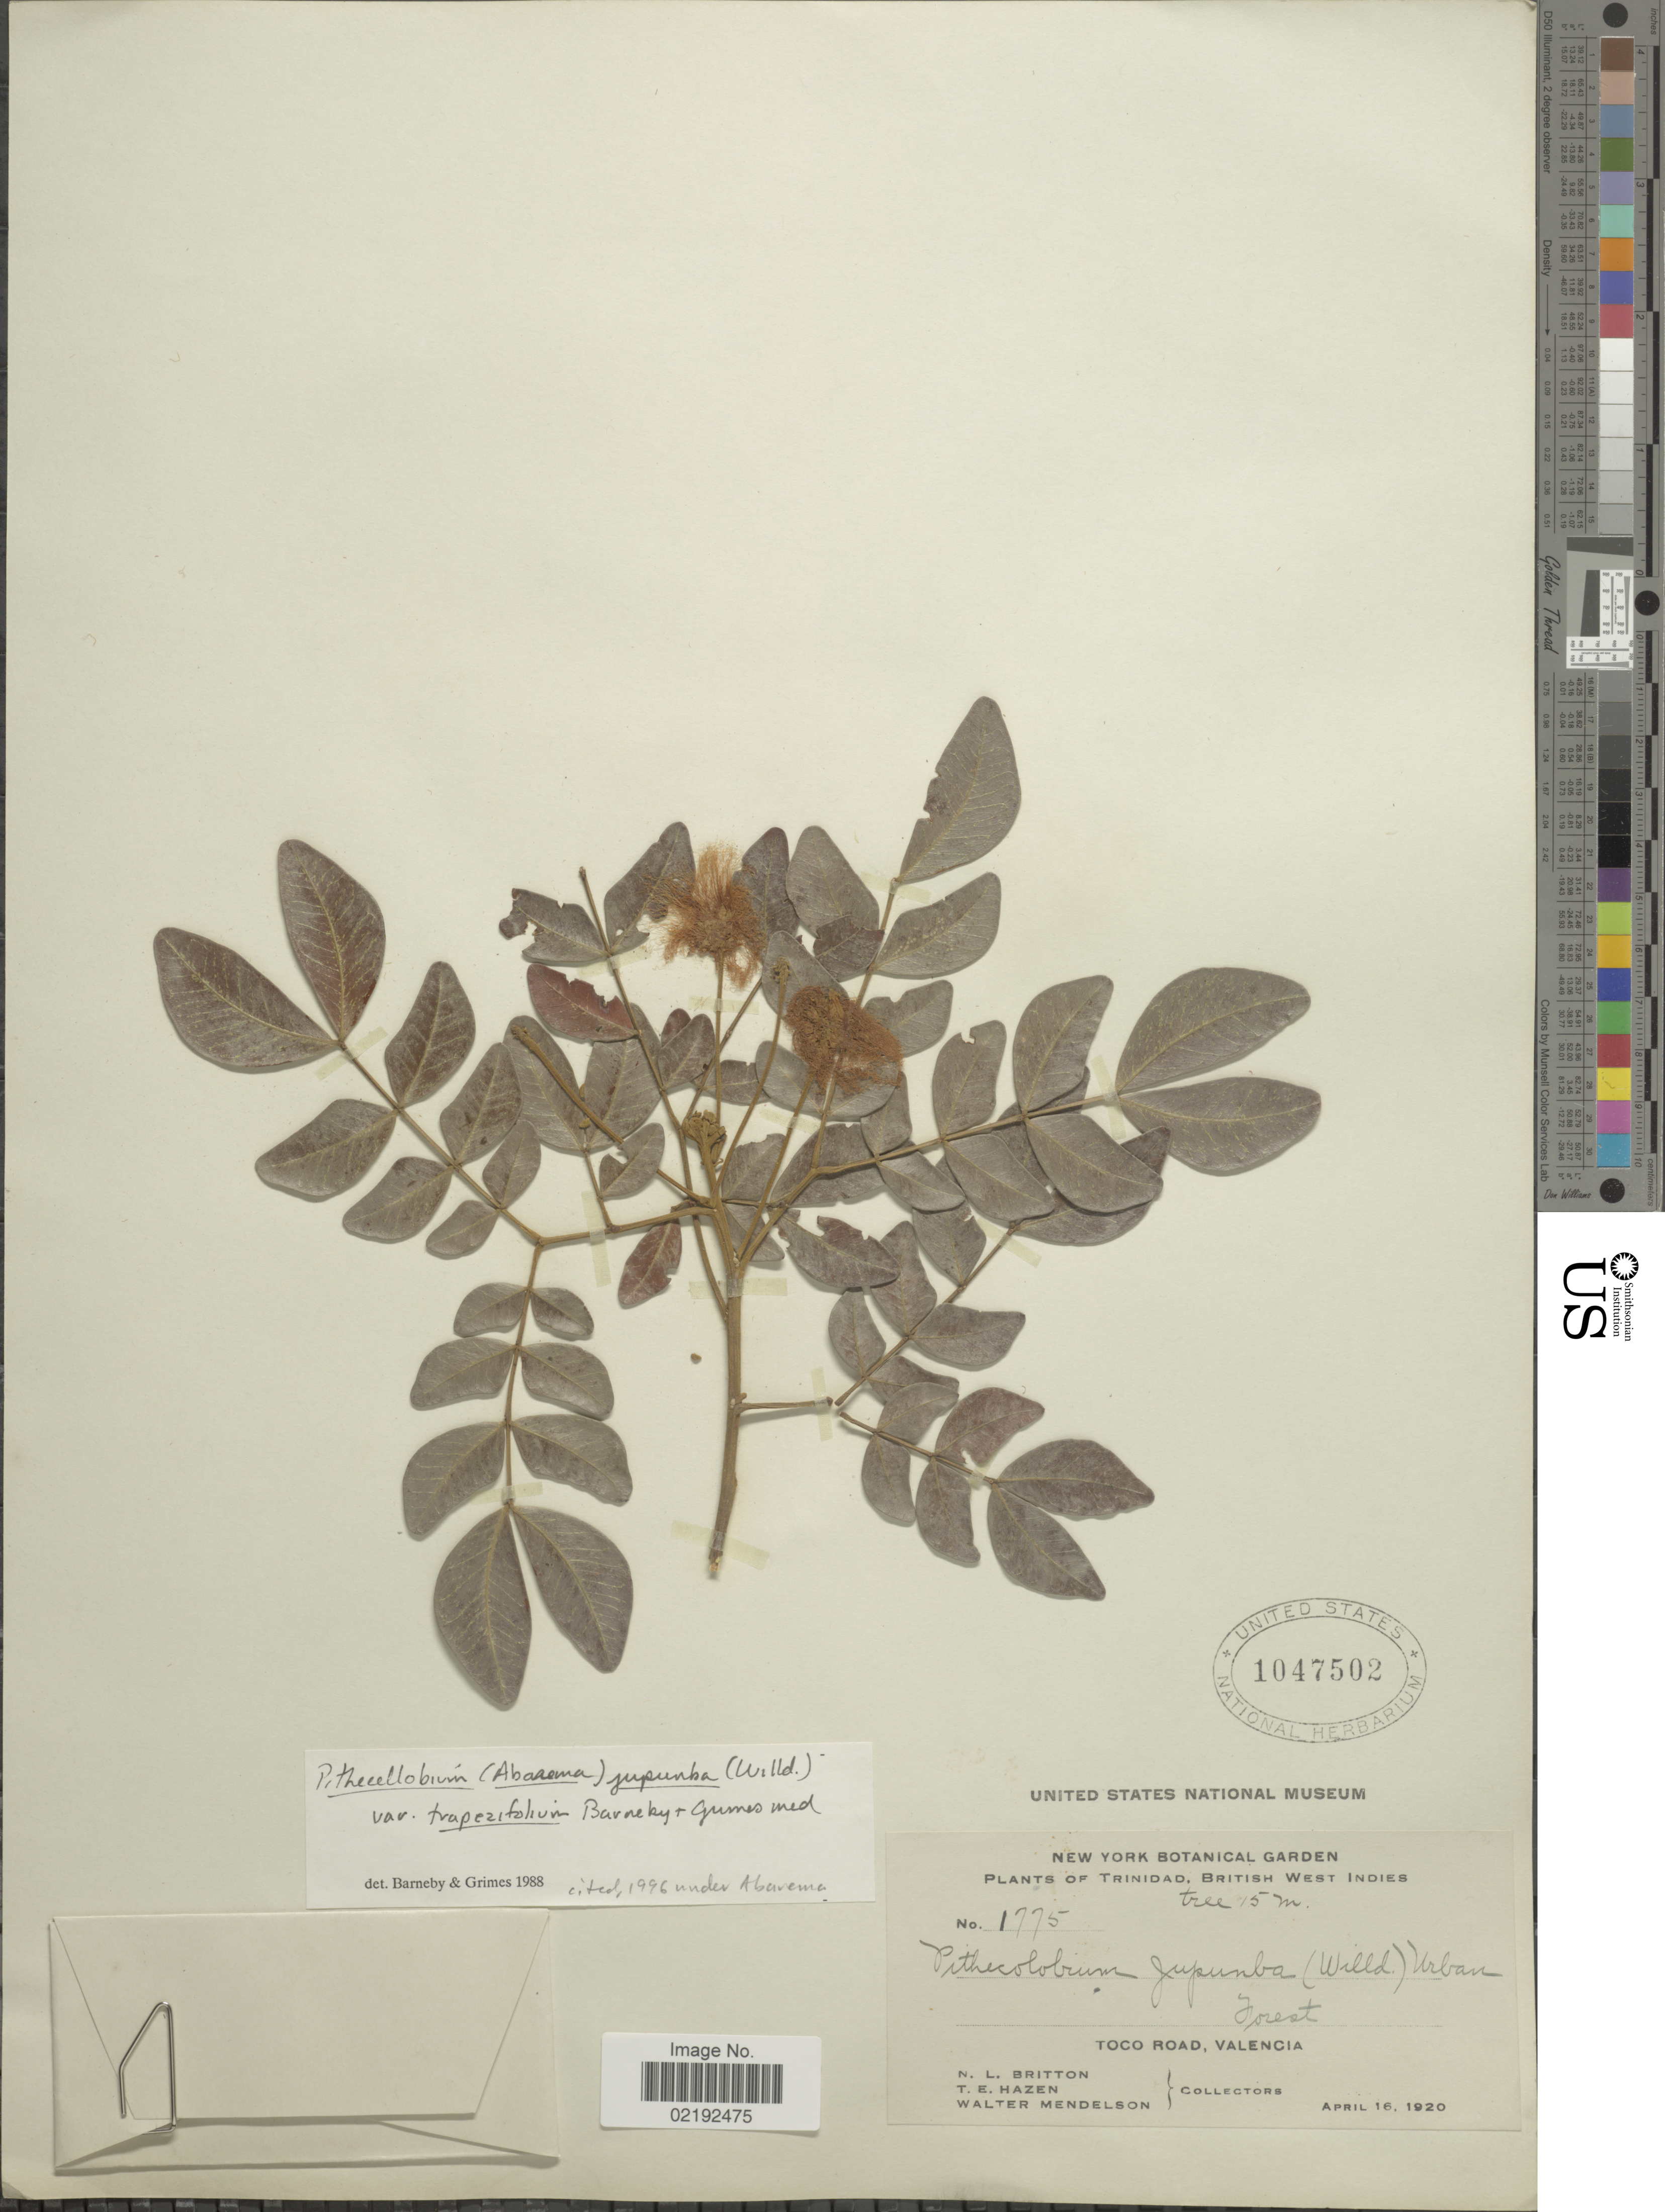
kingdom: Plantae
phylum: Tracheophyta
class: Magnoliopsida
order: Fabales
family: Fabaceae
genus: Jupunba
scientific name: Jupunba trapezifolia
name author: (Vahl) Moldenke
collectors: N. Britton, T. E. Hazen & W. Mendelson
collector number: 1775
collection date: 1920-04-16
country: Trinidad and Tobago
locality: Trinidad, British West Indies, Toco Road, Valencia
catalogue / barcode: US 1047502